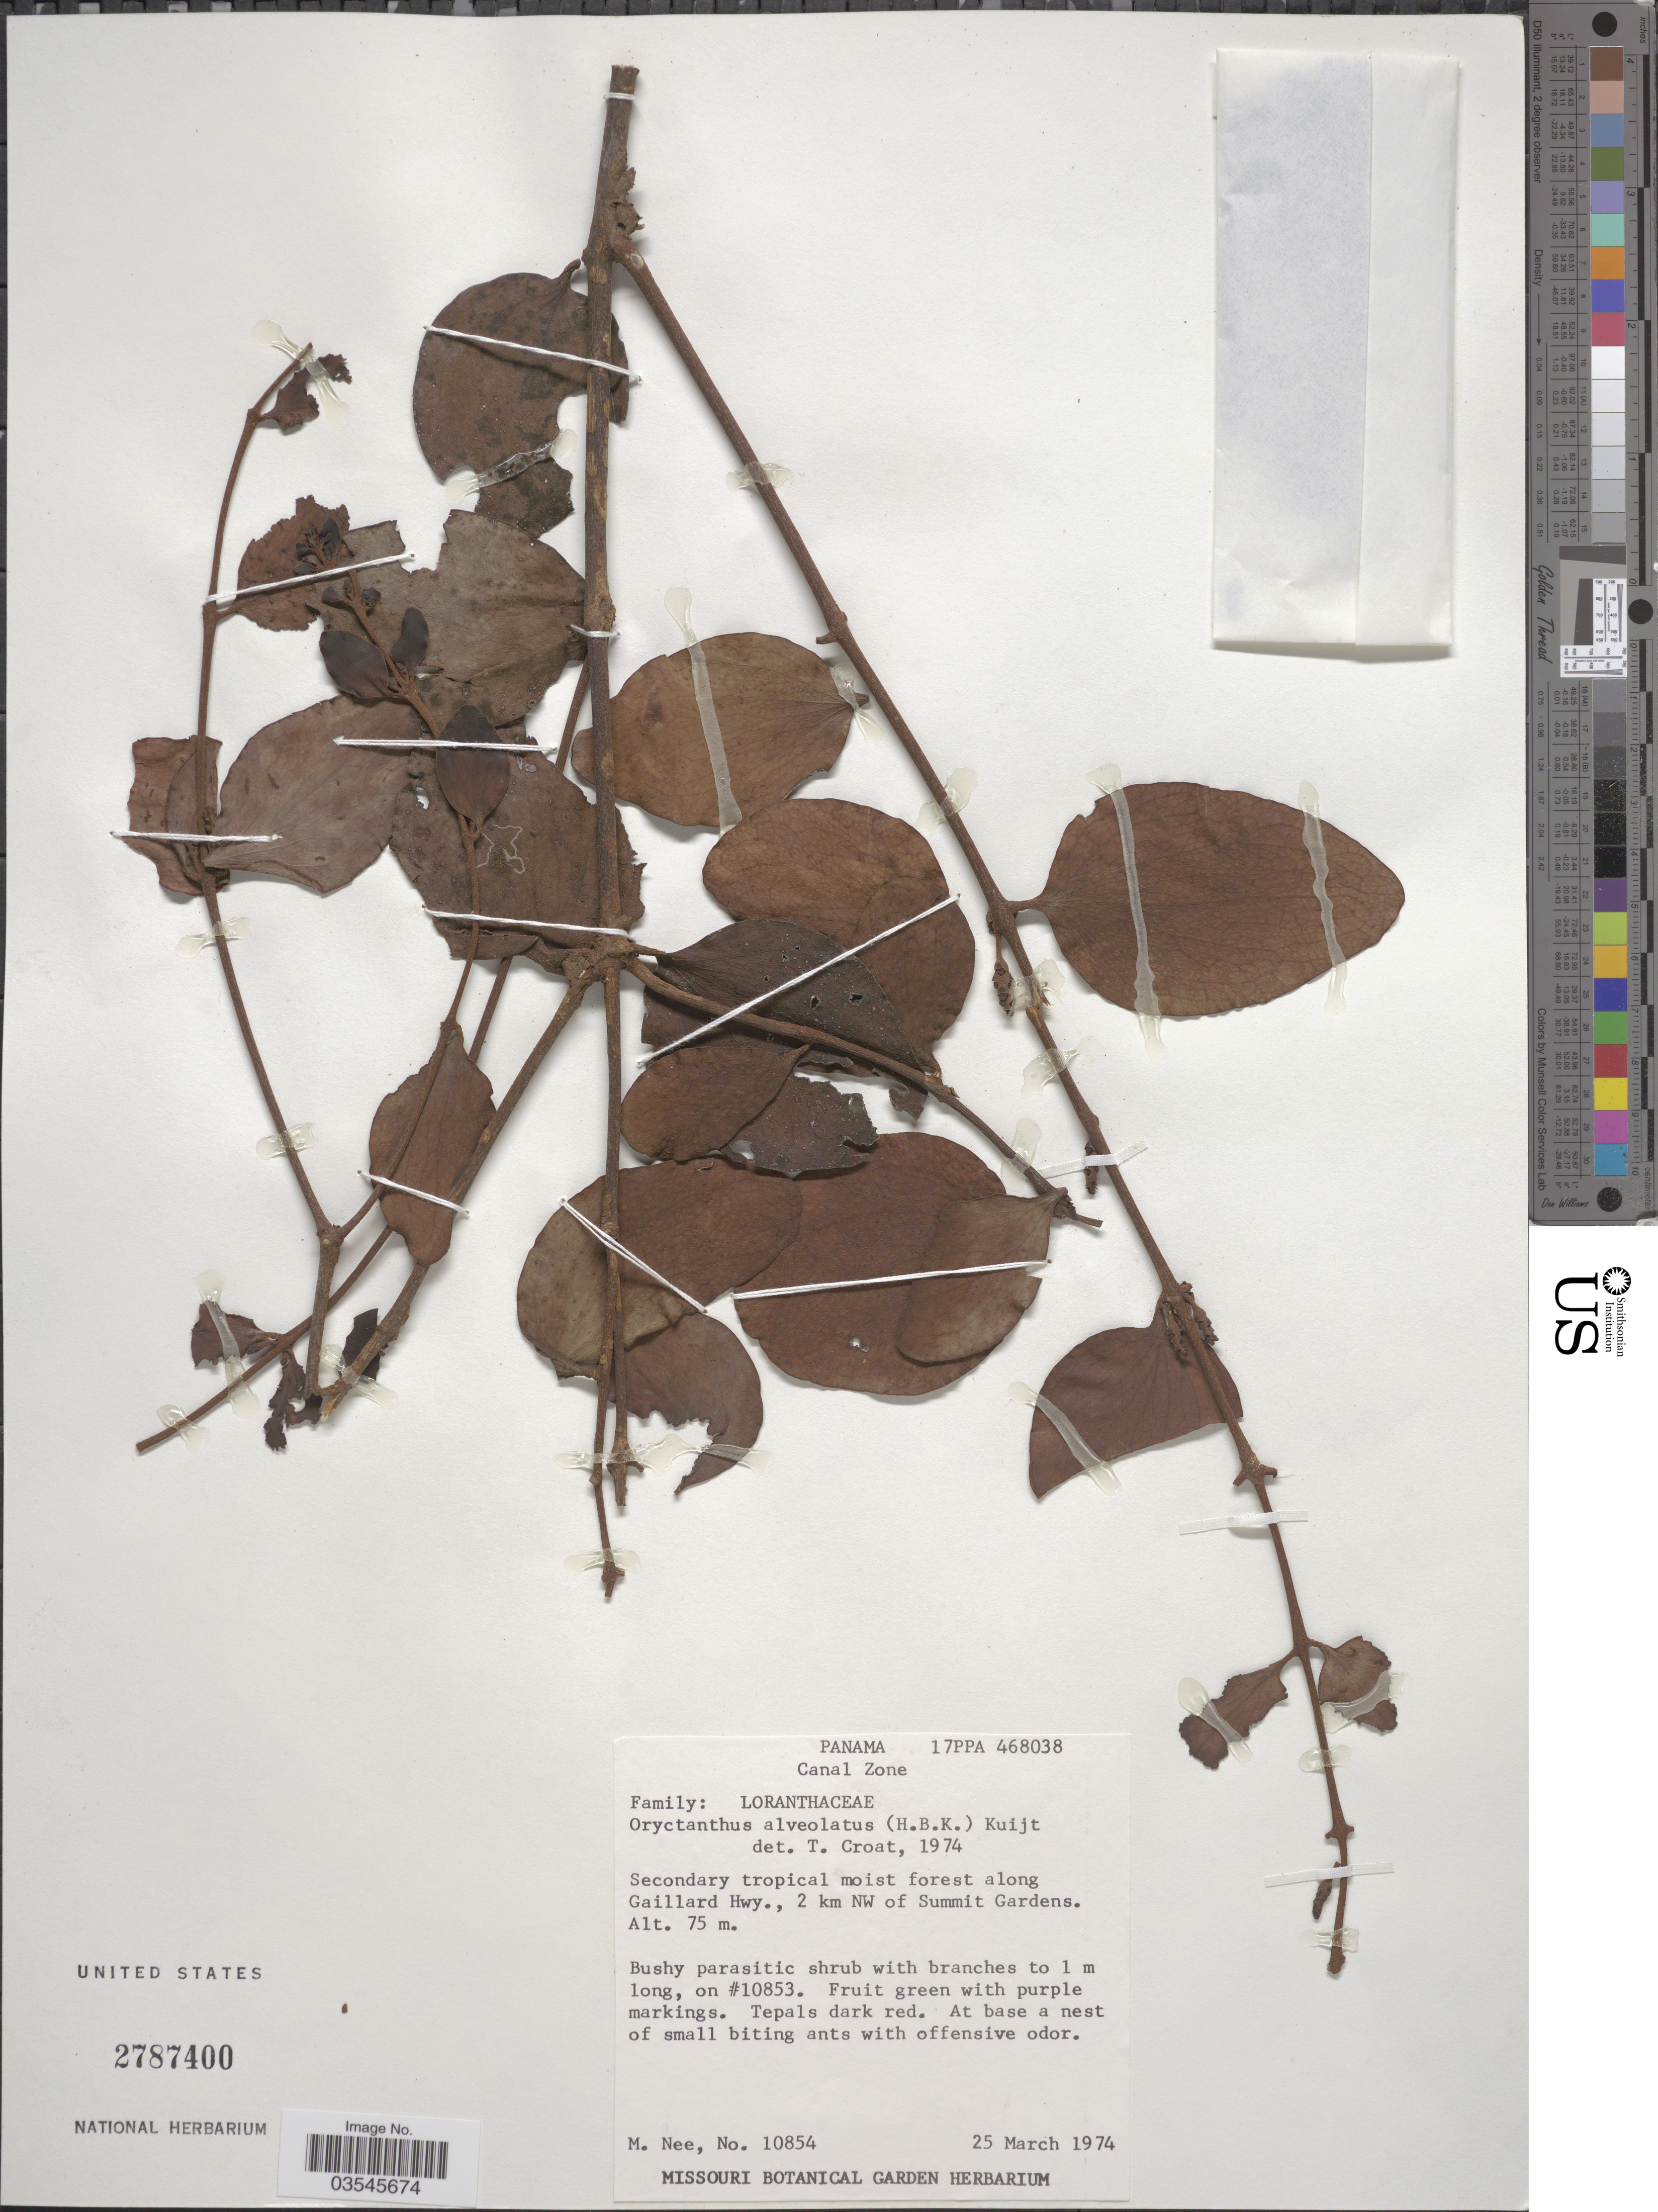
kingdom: Plantae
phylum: Tracheophyta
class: Magnoliopsida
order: Santalales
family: Loranthaceae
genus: Oryctanthus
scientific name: Oryctanthus alveolatus subsp. alveolatus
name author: (Kunth) Kuijt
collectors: M. Nee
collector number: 10854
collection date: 1974-03-25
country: Panama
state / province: Colón / Panamá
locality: Canal Zone. Secondary tropical moist forest along Gaillard Hwy., 2 km NW of Summit Gardens.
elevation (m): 75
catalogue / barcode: US 2787400